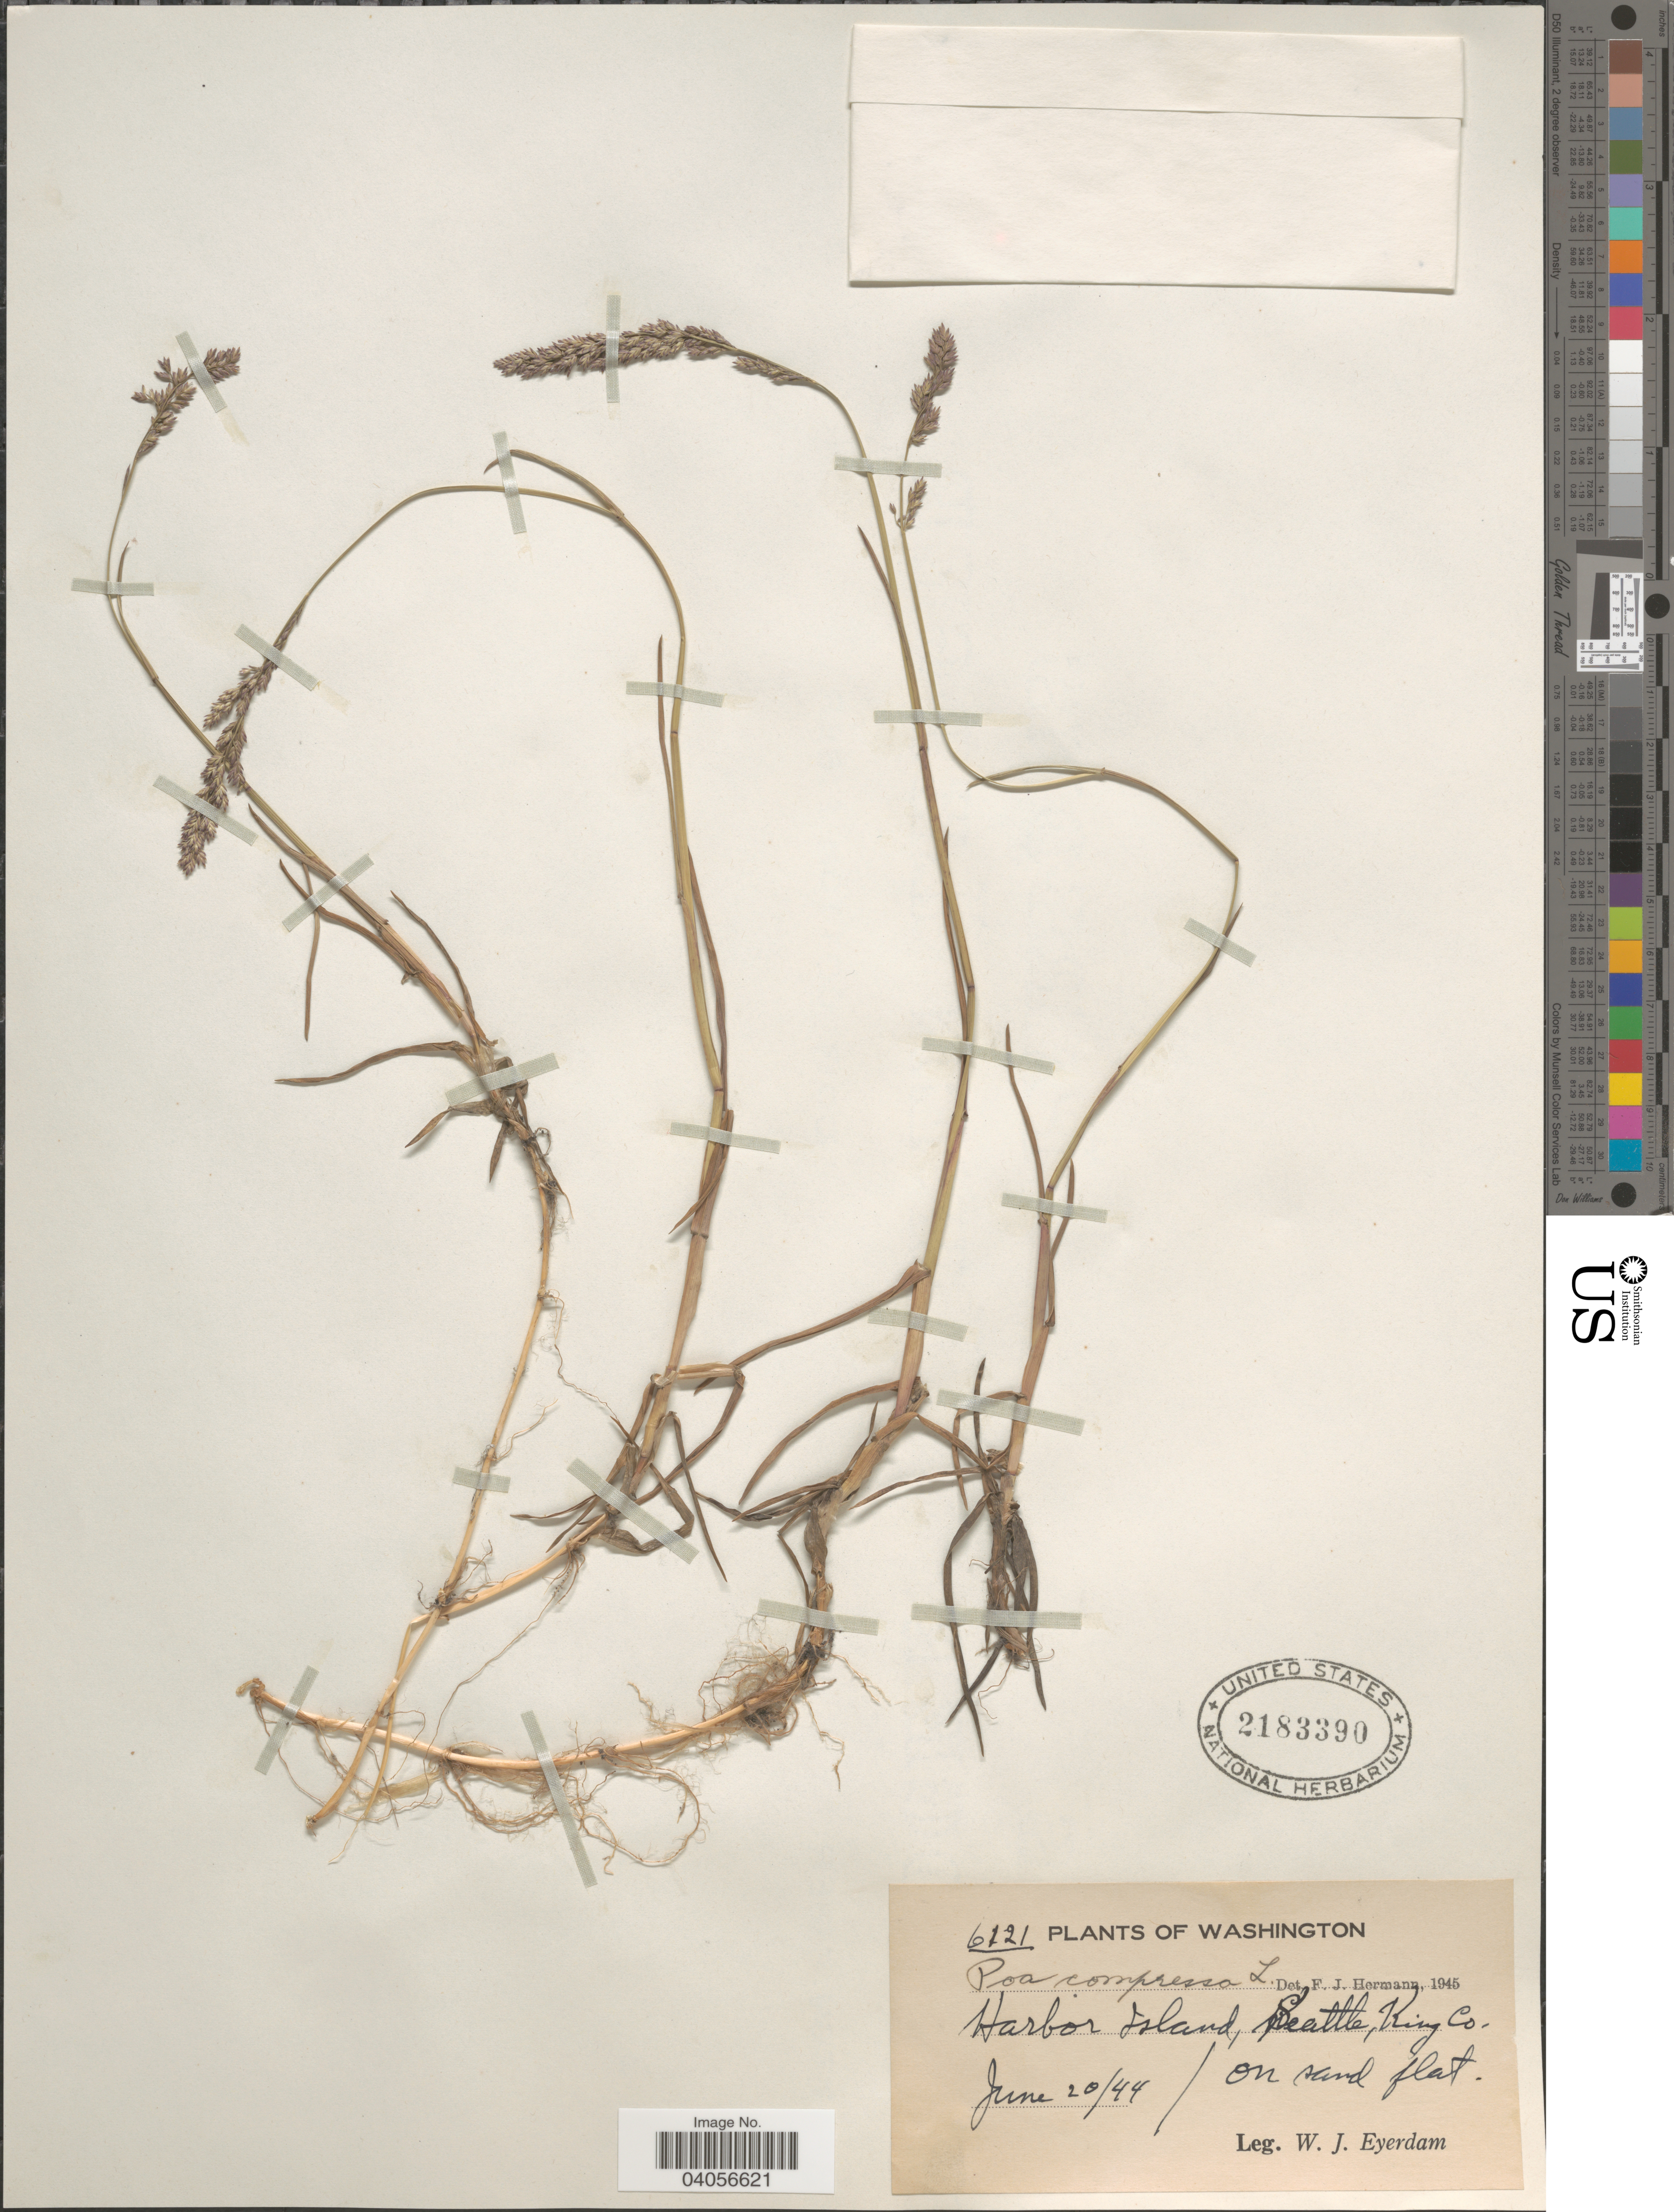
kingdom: Plantae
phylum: Tracheophyta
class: Liliopsida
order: Poales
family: Poaceae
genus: Poa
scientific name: Poa compressa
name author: L.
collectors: W. J. Eyerdam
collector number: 6121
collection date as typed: Transcribed d/m/y: 20/6/44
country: United States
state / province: Washington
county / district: King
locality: Harbor Island, Seattle, King Co. On sand flat.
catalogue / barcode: US 2183390